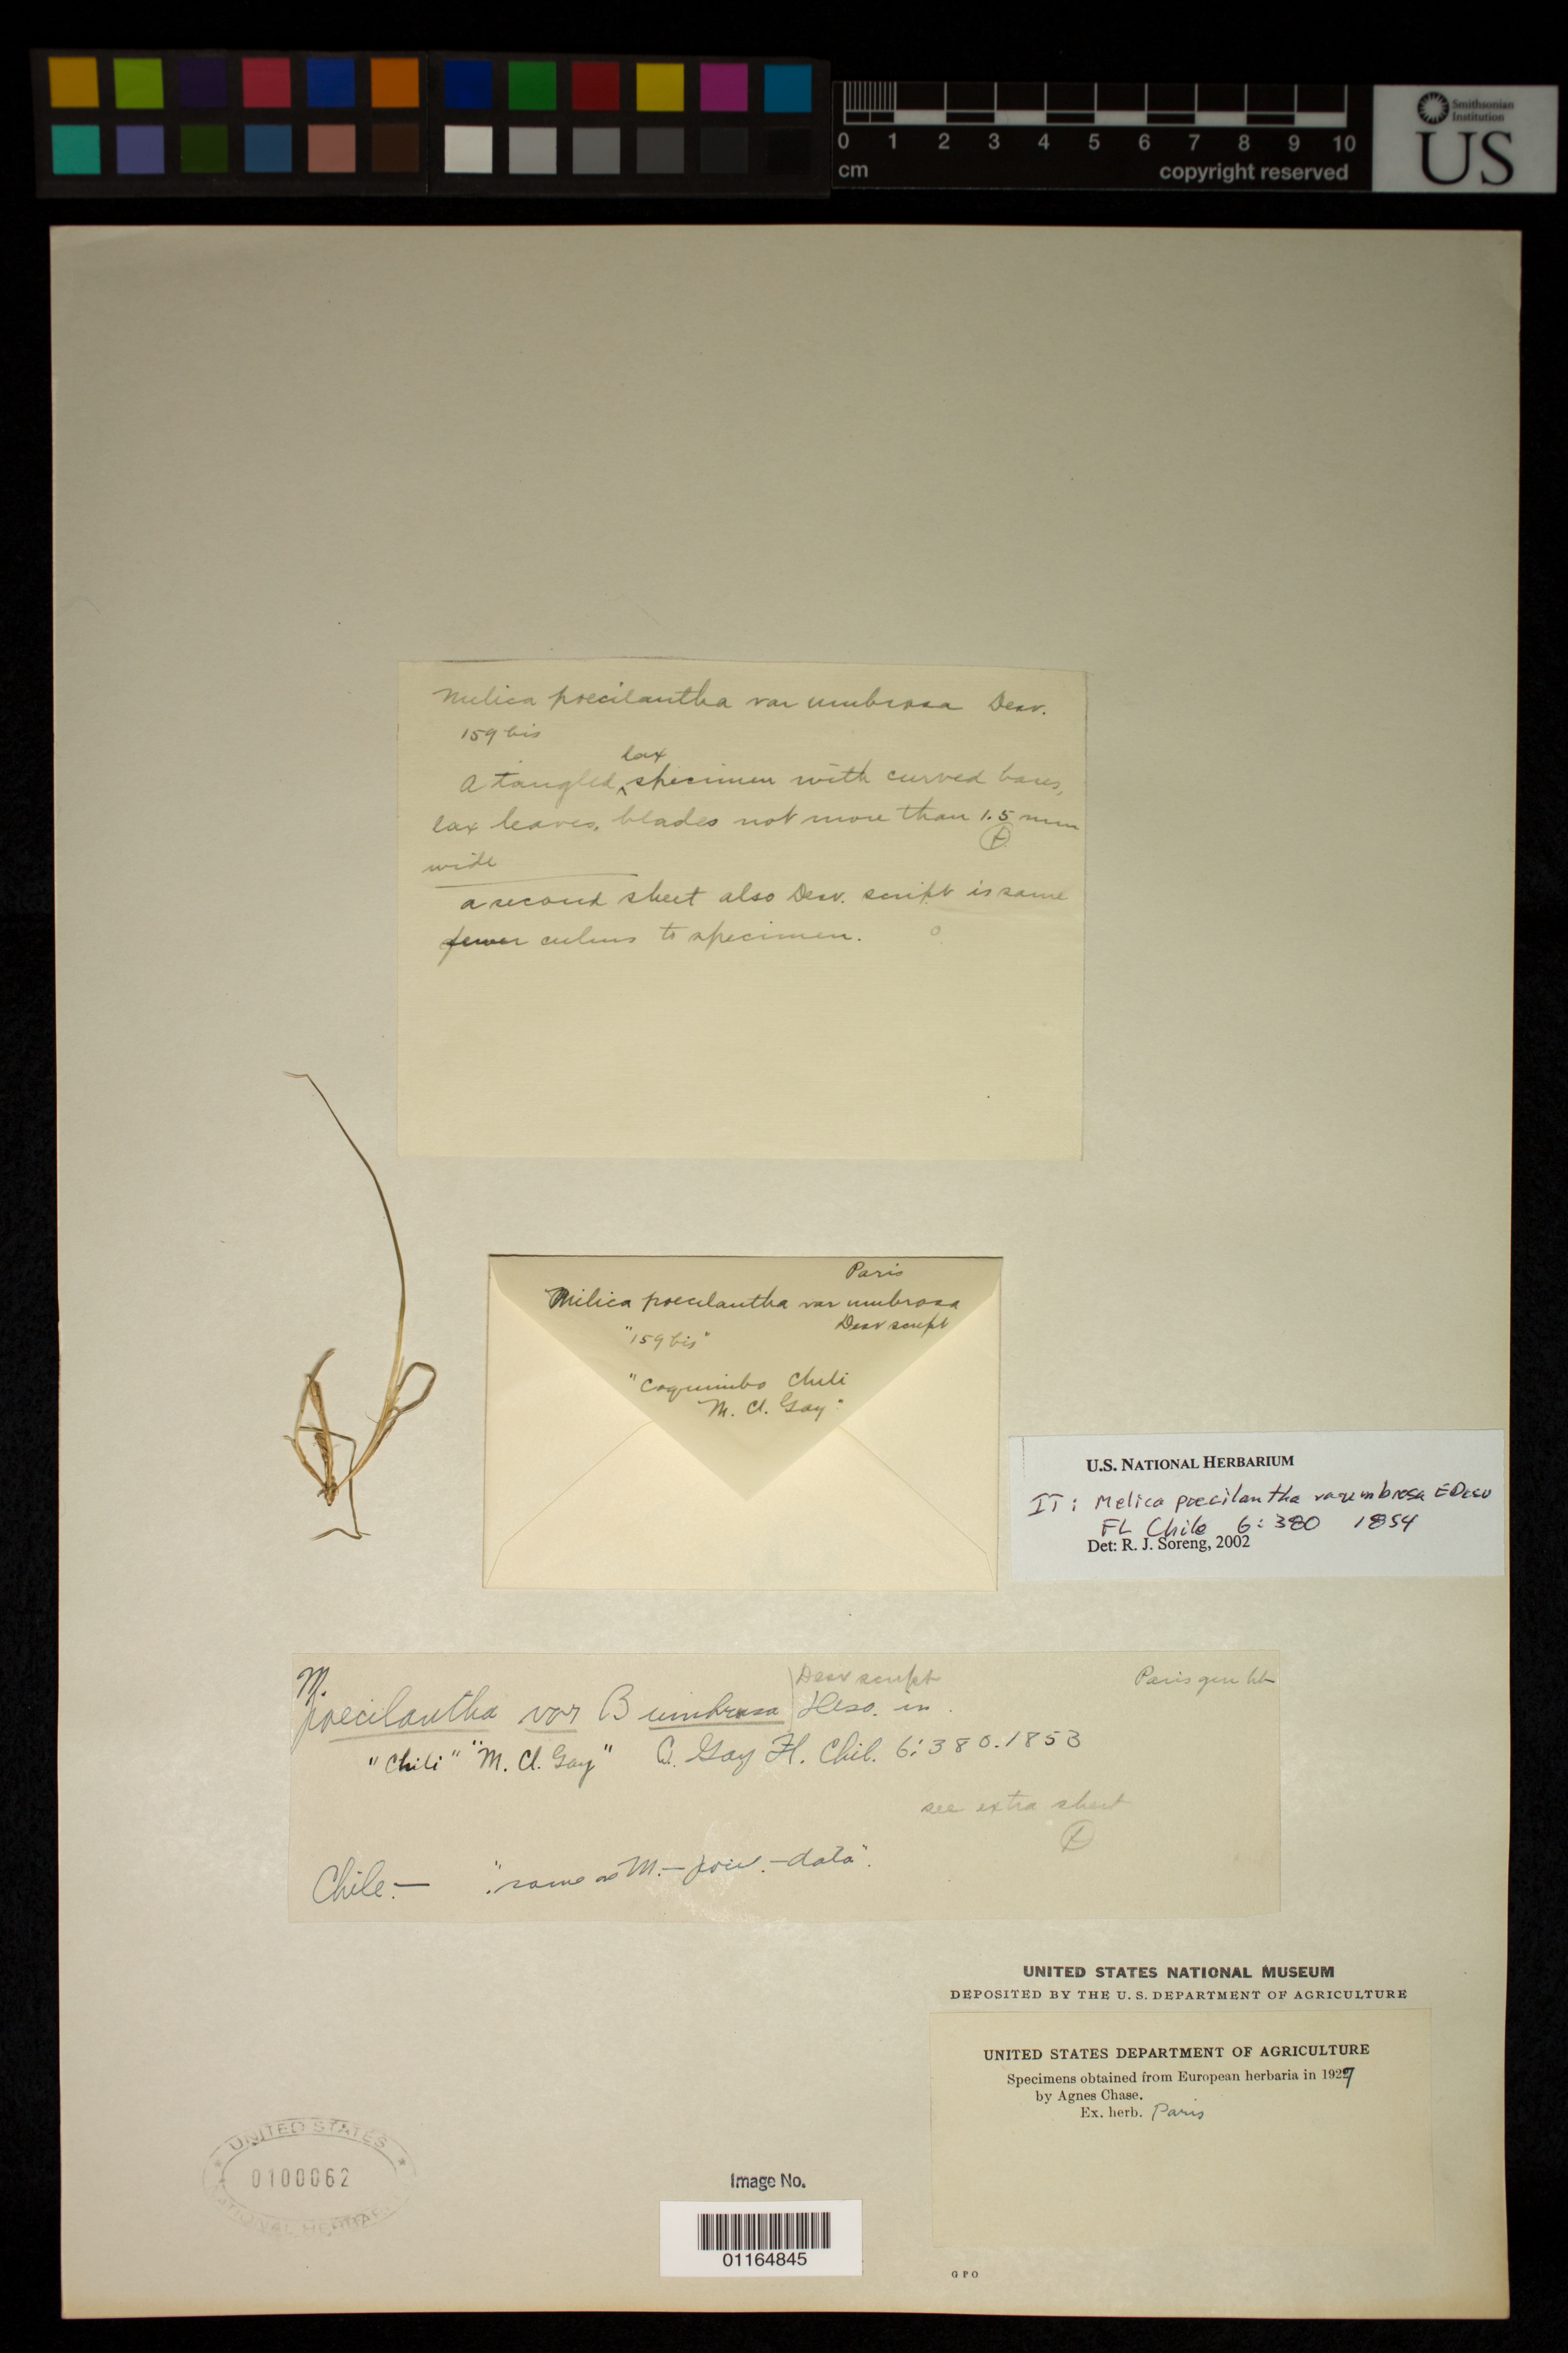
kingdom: Plantae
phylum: Tracheophyta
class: Liliopsida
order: Poales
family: Poaceae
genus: Melica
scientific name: Melica poecilantha var. umbrosa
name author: É. Desv.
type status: Type Collection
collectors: C. Gay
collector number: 159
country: Chile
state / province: Coquimbo (IV)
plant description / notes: Fragmentary material of type specimen ex herb. Paris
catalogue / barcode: US 100062